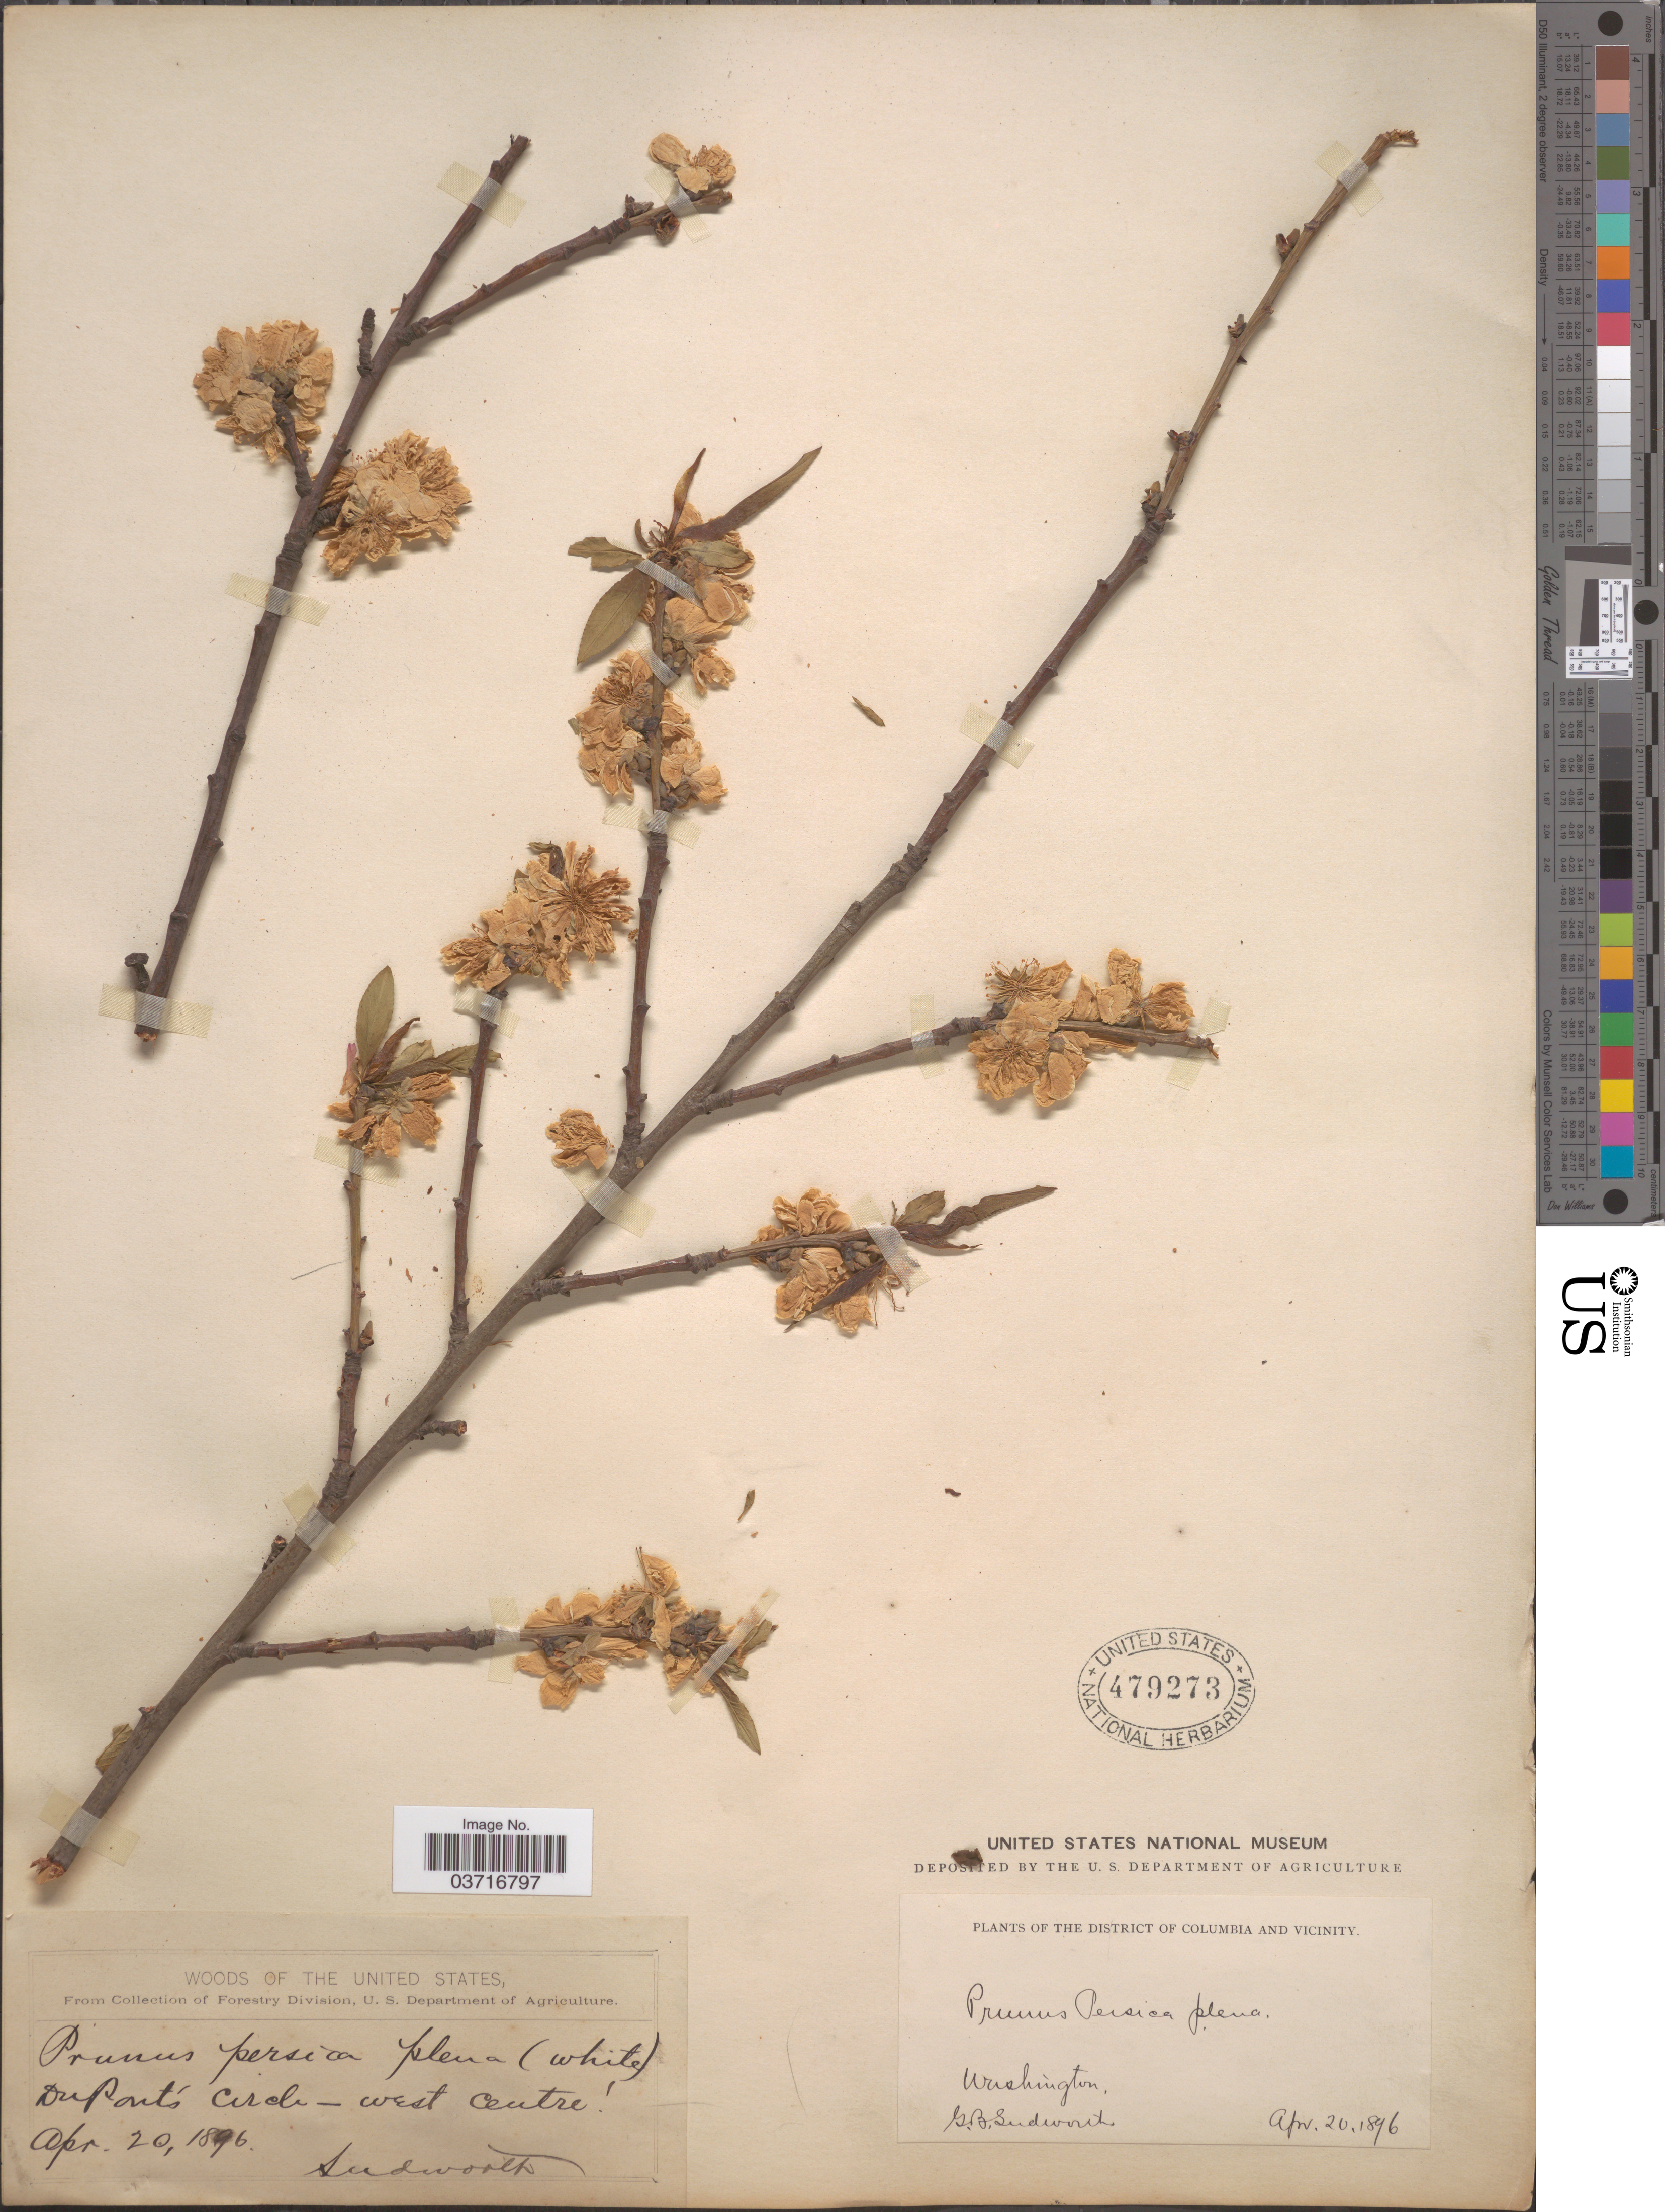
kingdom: Plantae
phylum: Tracheophyta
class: Magnoliopsida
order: Rosales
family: Rosaceae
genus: Prunus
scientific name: Prunus persica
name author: (L.) Batsch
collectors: G. B. Sudworth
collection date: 1896-04-20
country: United States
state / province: District of Columbia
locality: District of Columbia and vicinity. Washington. DuPont's circle - west centre [illegible text]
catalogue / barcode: US 479273